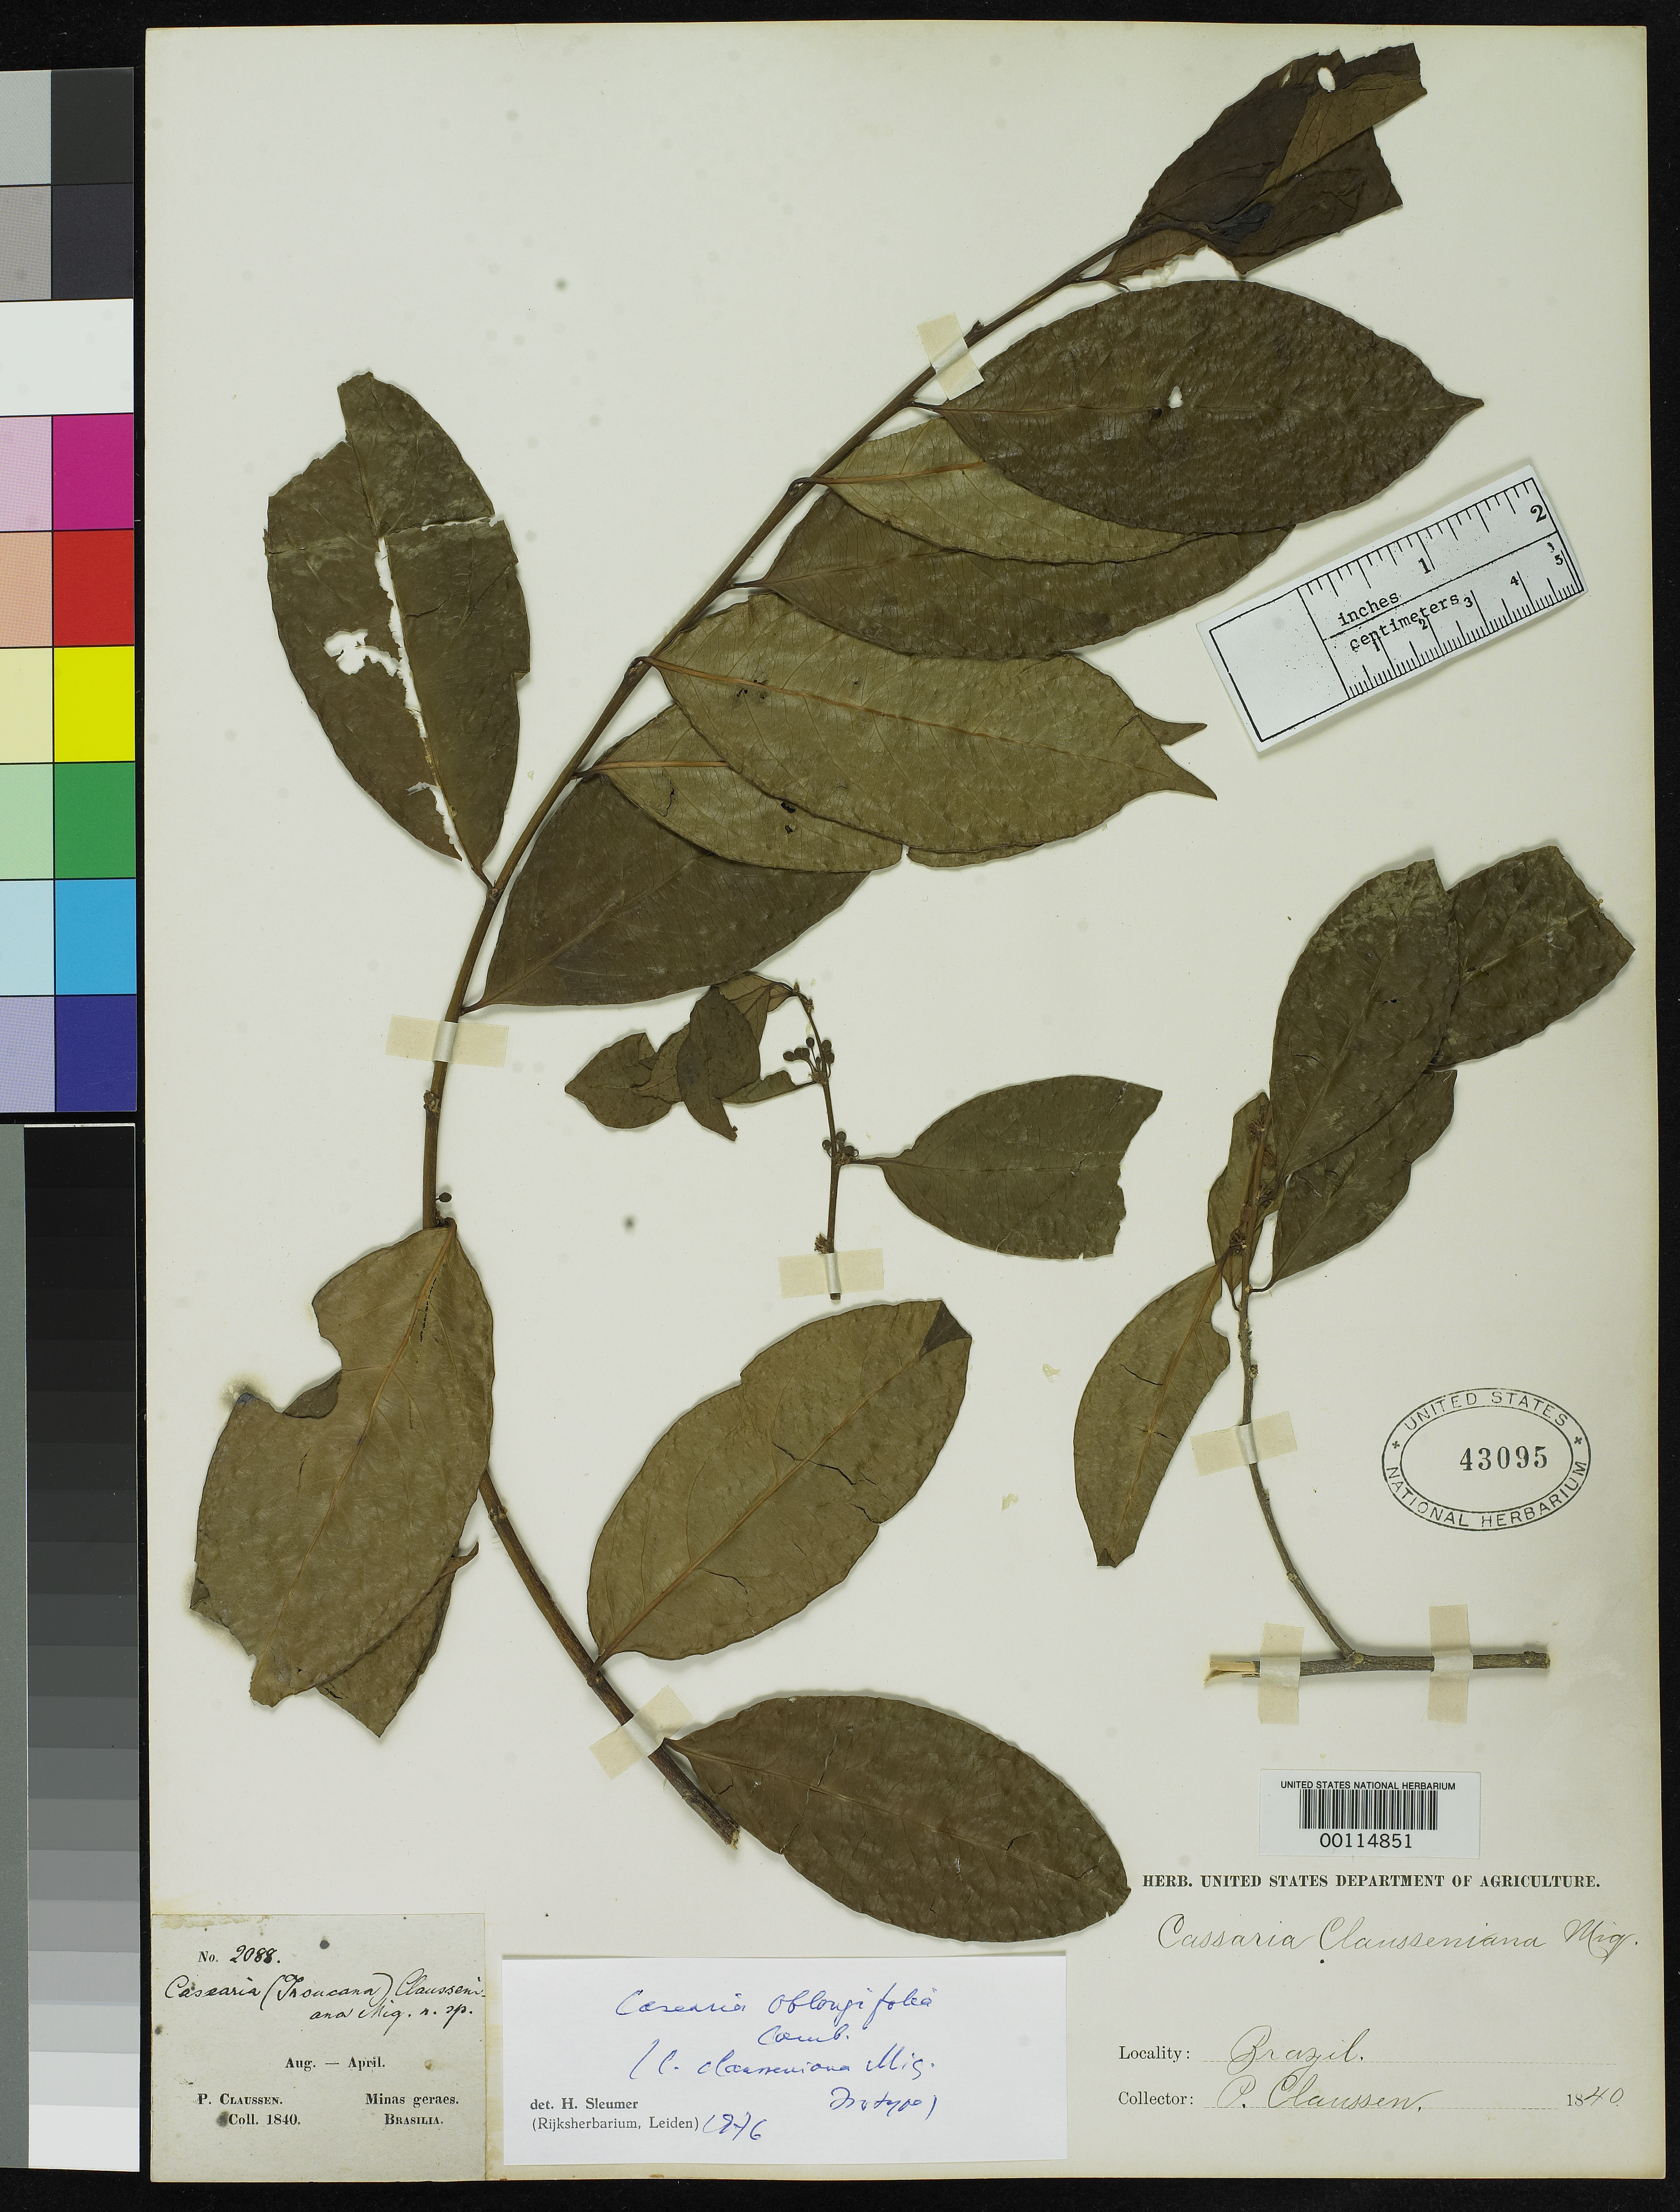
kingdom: Plantae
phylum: Tracheophyta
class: Magnoliopsida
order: Malpighiales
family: Salicaceae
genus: Casearia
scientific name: Casearia clausseniana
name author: Miq.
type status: Isotype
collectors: P. Claussen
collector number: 2088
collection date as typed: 1840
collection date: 1840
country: Brazil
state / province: Minas Gerais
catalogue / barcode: US 43095